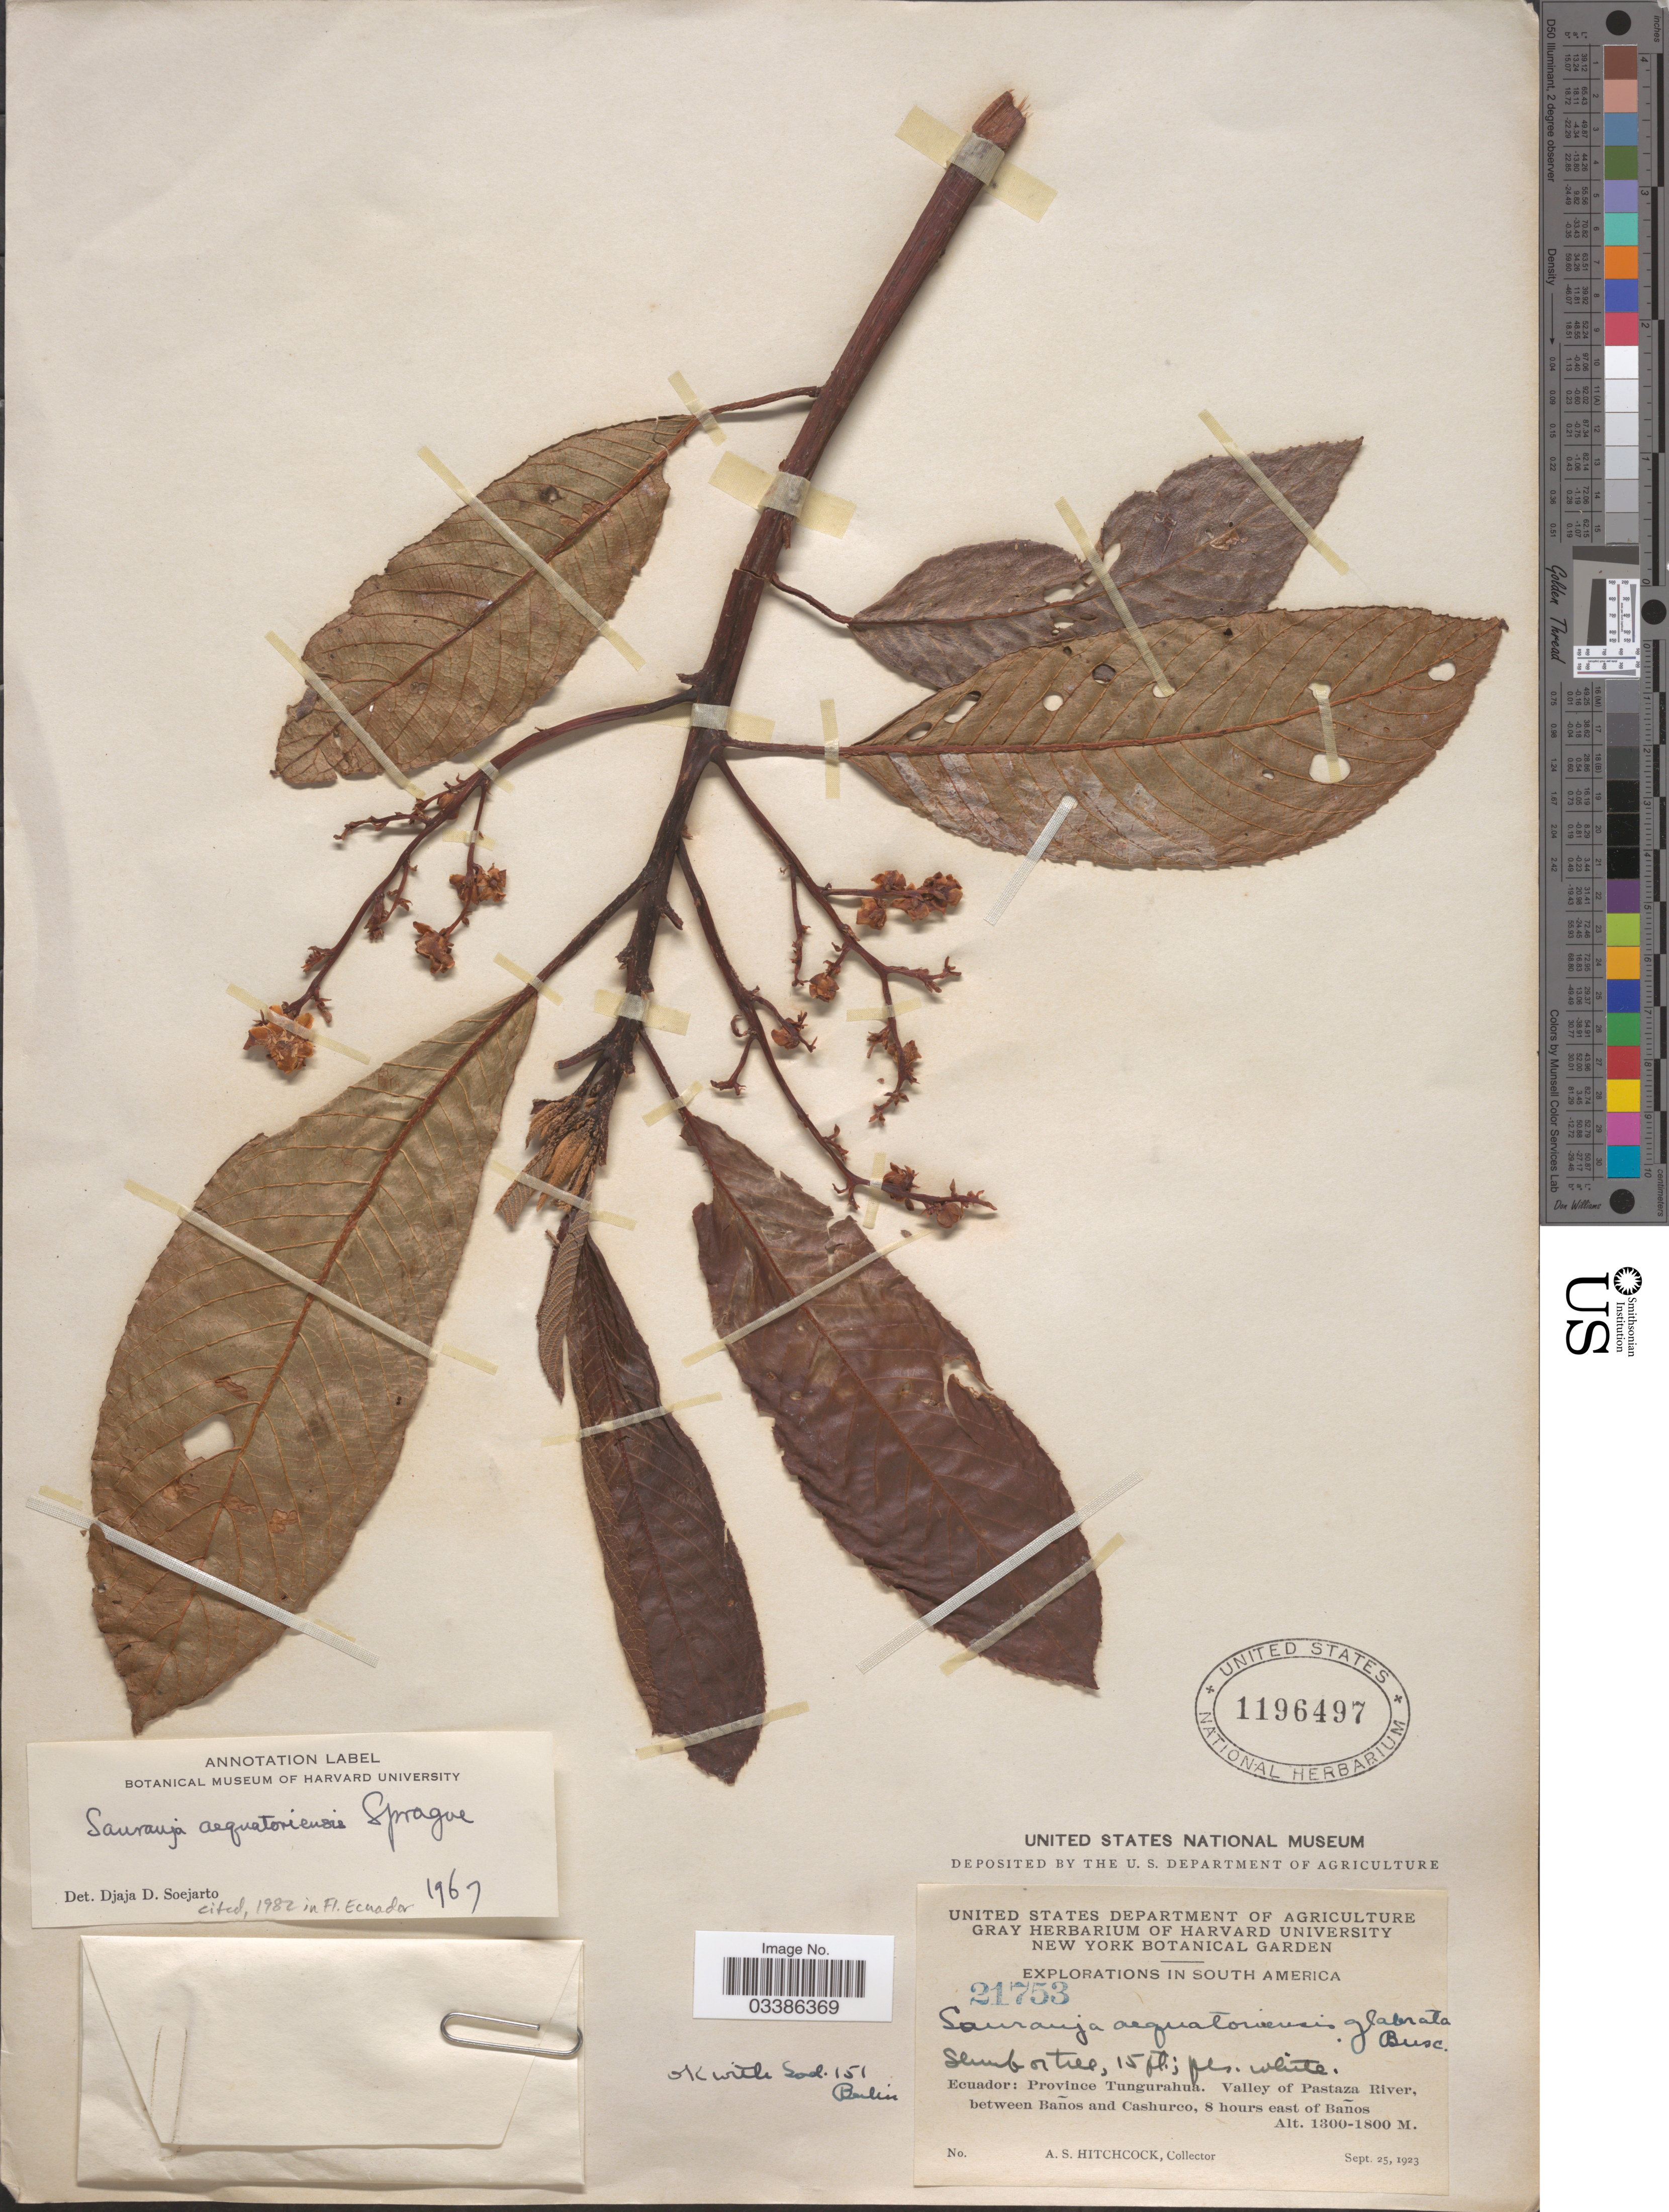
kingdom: Plantae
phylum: Tracheophyta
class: Magnoliopsida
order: Ericales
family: Actinidiaceae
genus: Saurauia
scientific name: Saurauia aequatoriensis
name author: Sprague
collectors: A. S. Hitchcock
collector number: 21753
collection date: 1923-09-25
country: Ecuador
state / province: Tungurahua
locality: Valley of Pastaza River, between Baños and Cashurco, 8 hours east of Baños.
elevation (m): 1300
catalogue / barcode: US 1196497